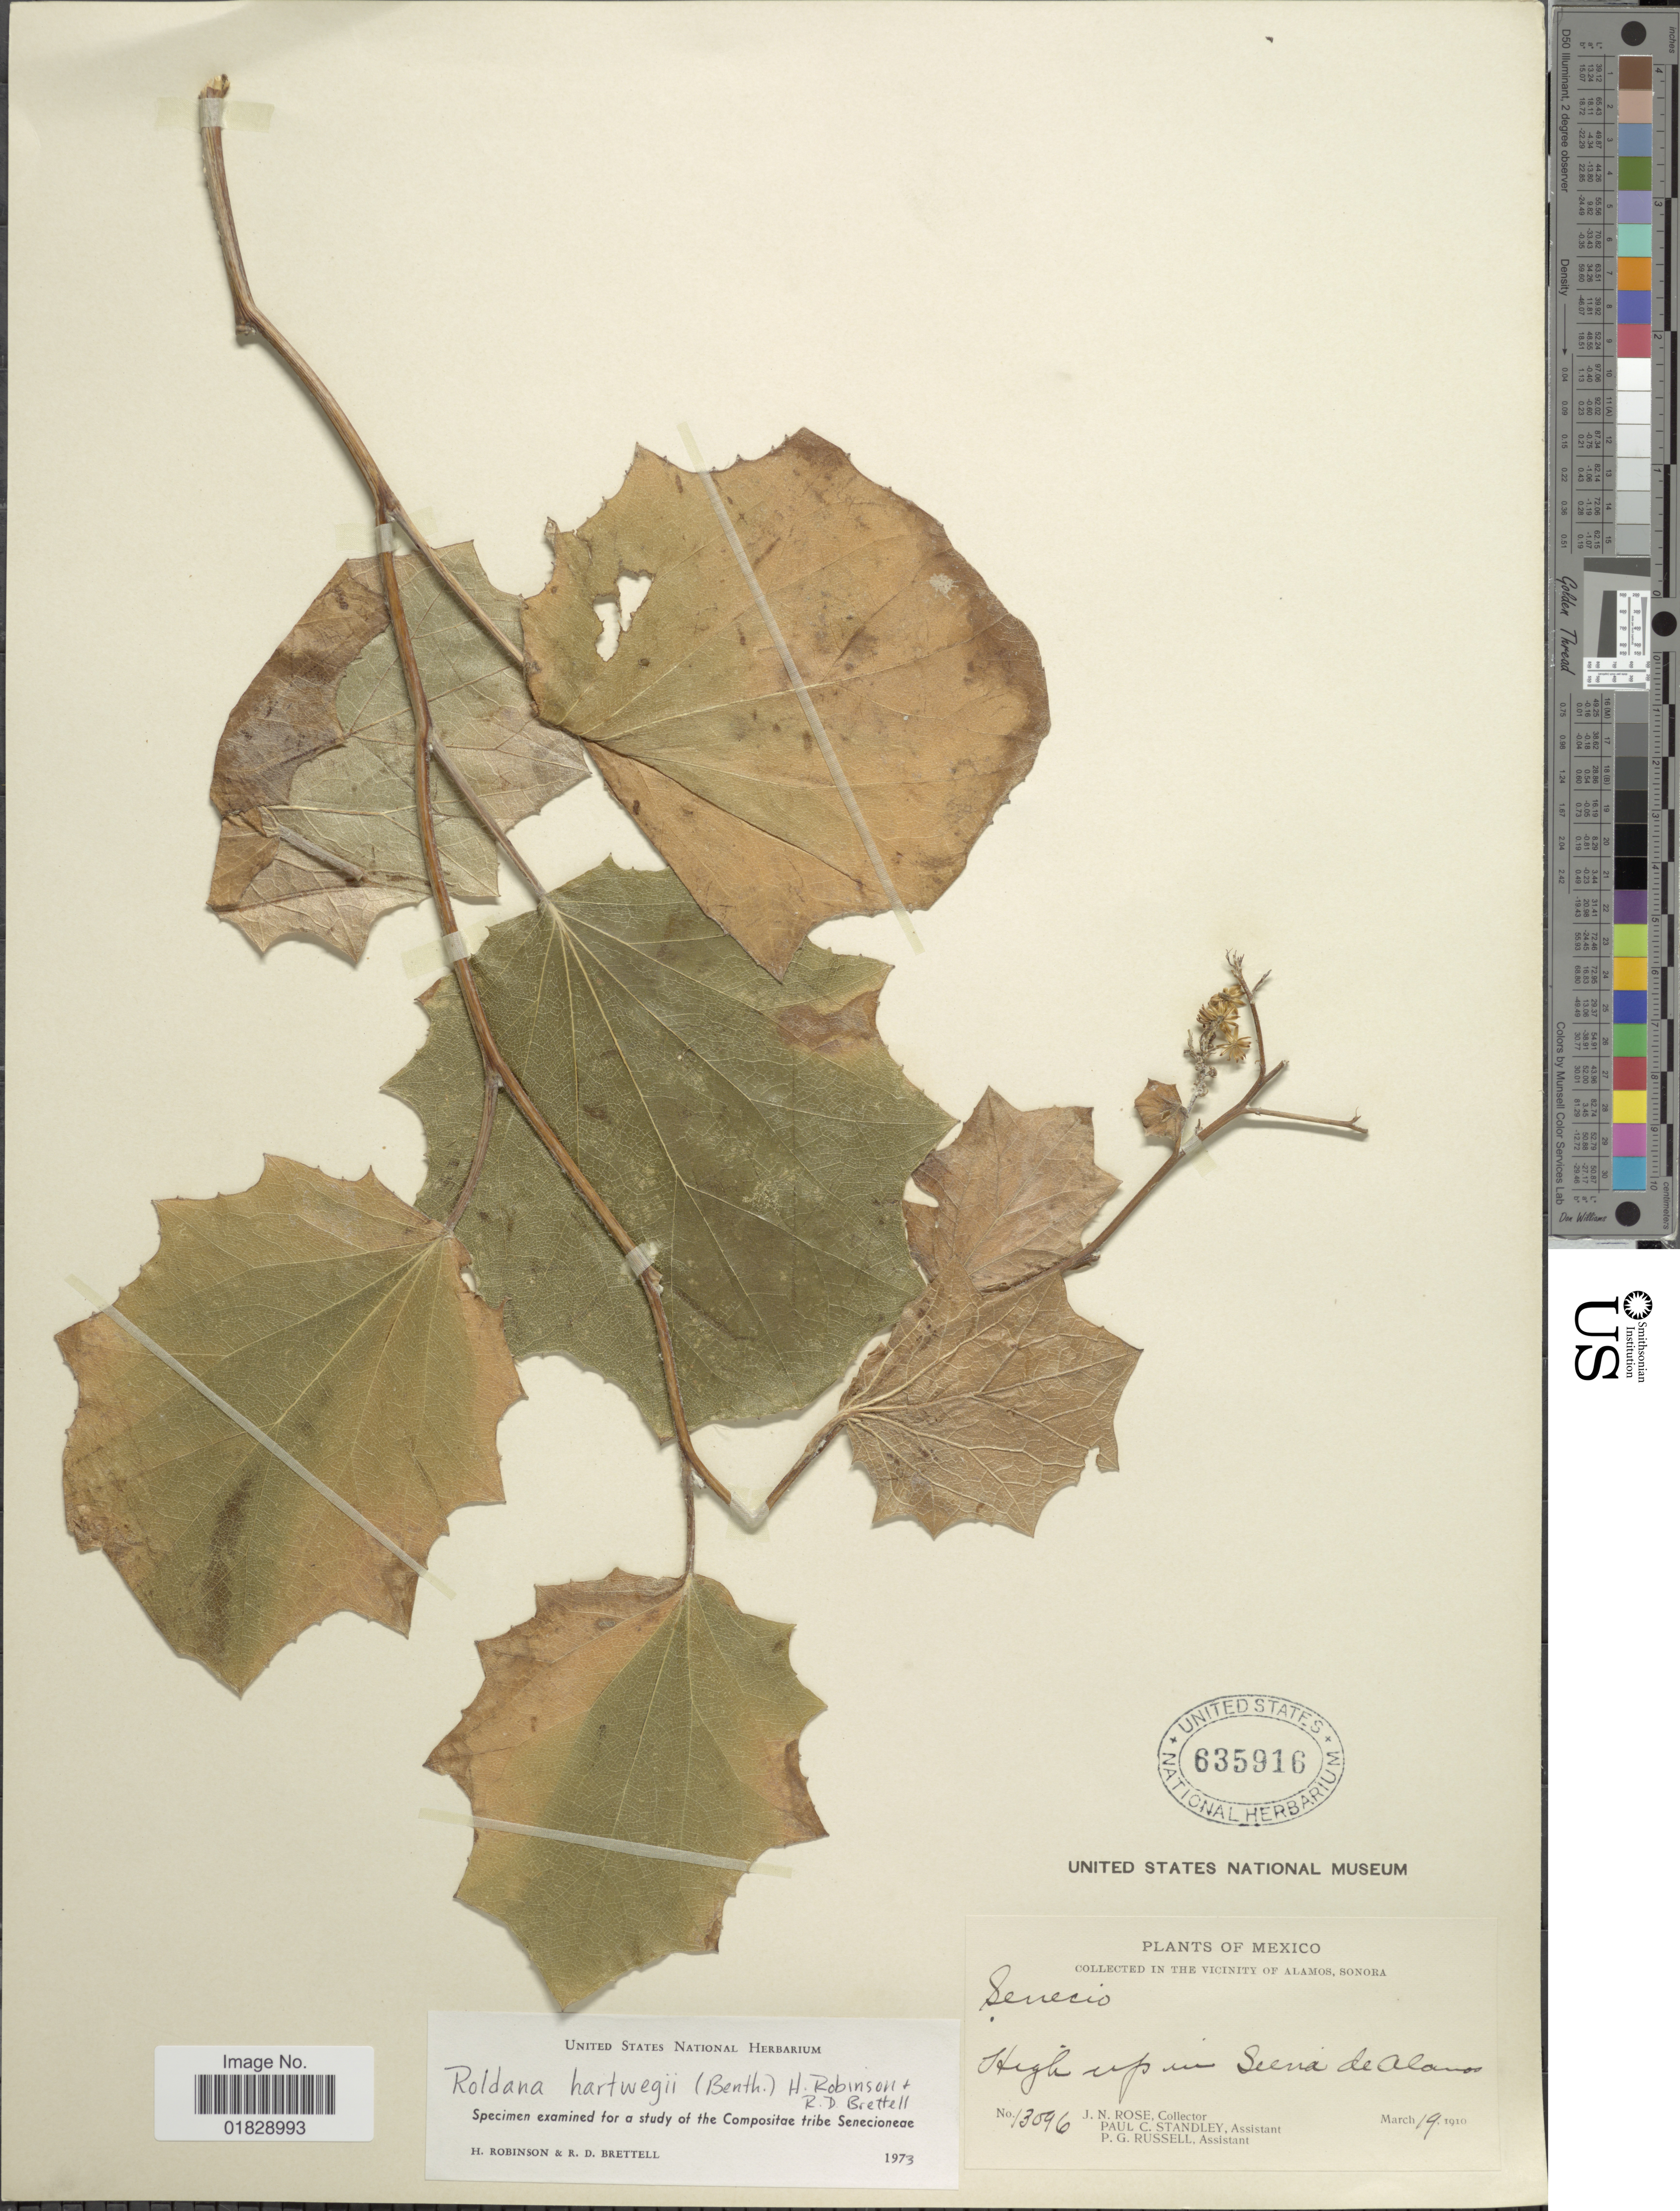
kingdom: Plantae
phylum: Tracheophyta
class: Magnoliopsida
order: Asterales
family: Asteraceae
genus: Roldana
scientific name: Roldana hartwegii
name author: (Benth.) H. Rob. & Brettell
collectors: J. N. Rose, P. C. Standley & P. G. Russell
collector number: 13096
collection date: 1910-03-19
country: Mexico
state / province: Sonora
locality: In the vicinity of Alamos, Sonora. High up in Sierra de Alamos.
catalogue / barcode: US 635916